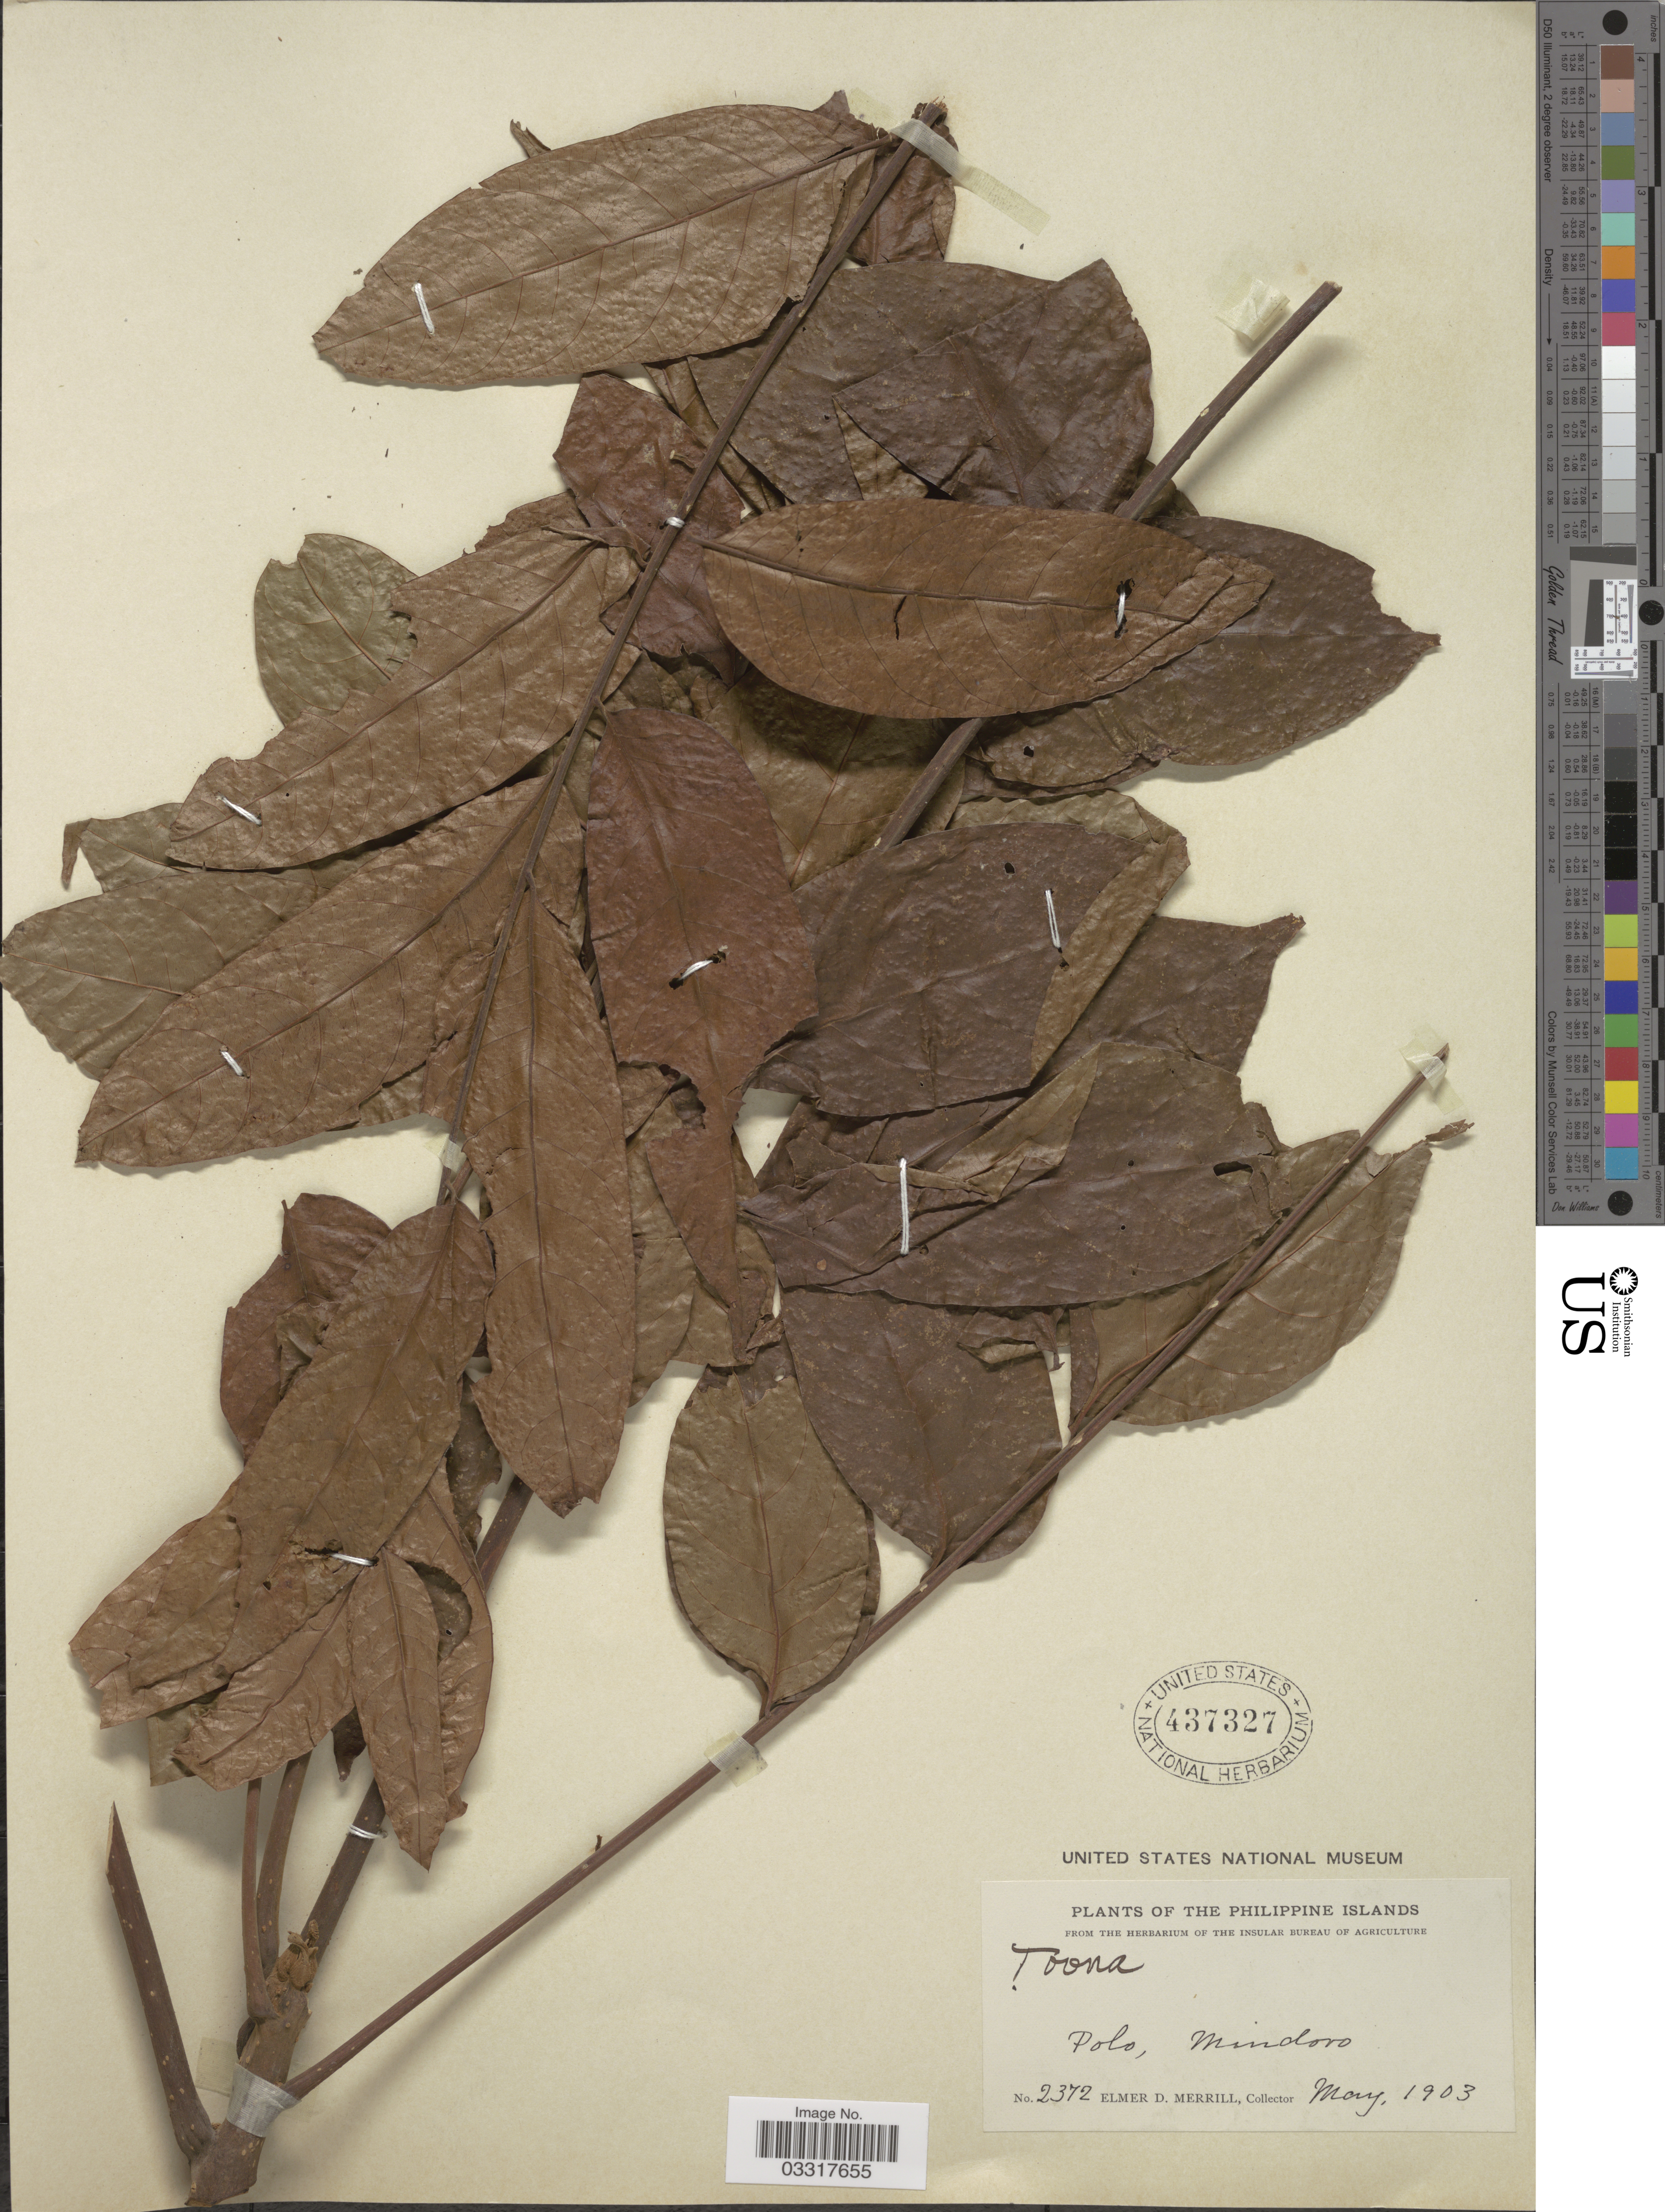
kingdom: Plantae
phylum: Tracheophyta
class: Magnoliopsida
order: Sapindales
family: Meliaceae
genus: Toona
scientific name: Toona sp.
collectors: E. D. Merrill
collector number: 2372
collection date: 1903-05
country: Philippines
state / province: Mimaropa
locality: Polo, Mindoro.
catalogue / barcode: US 437327